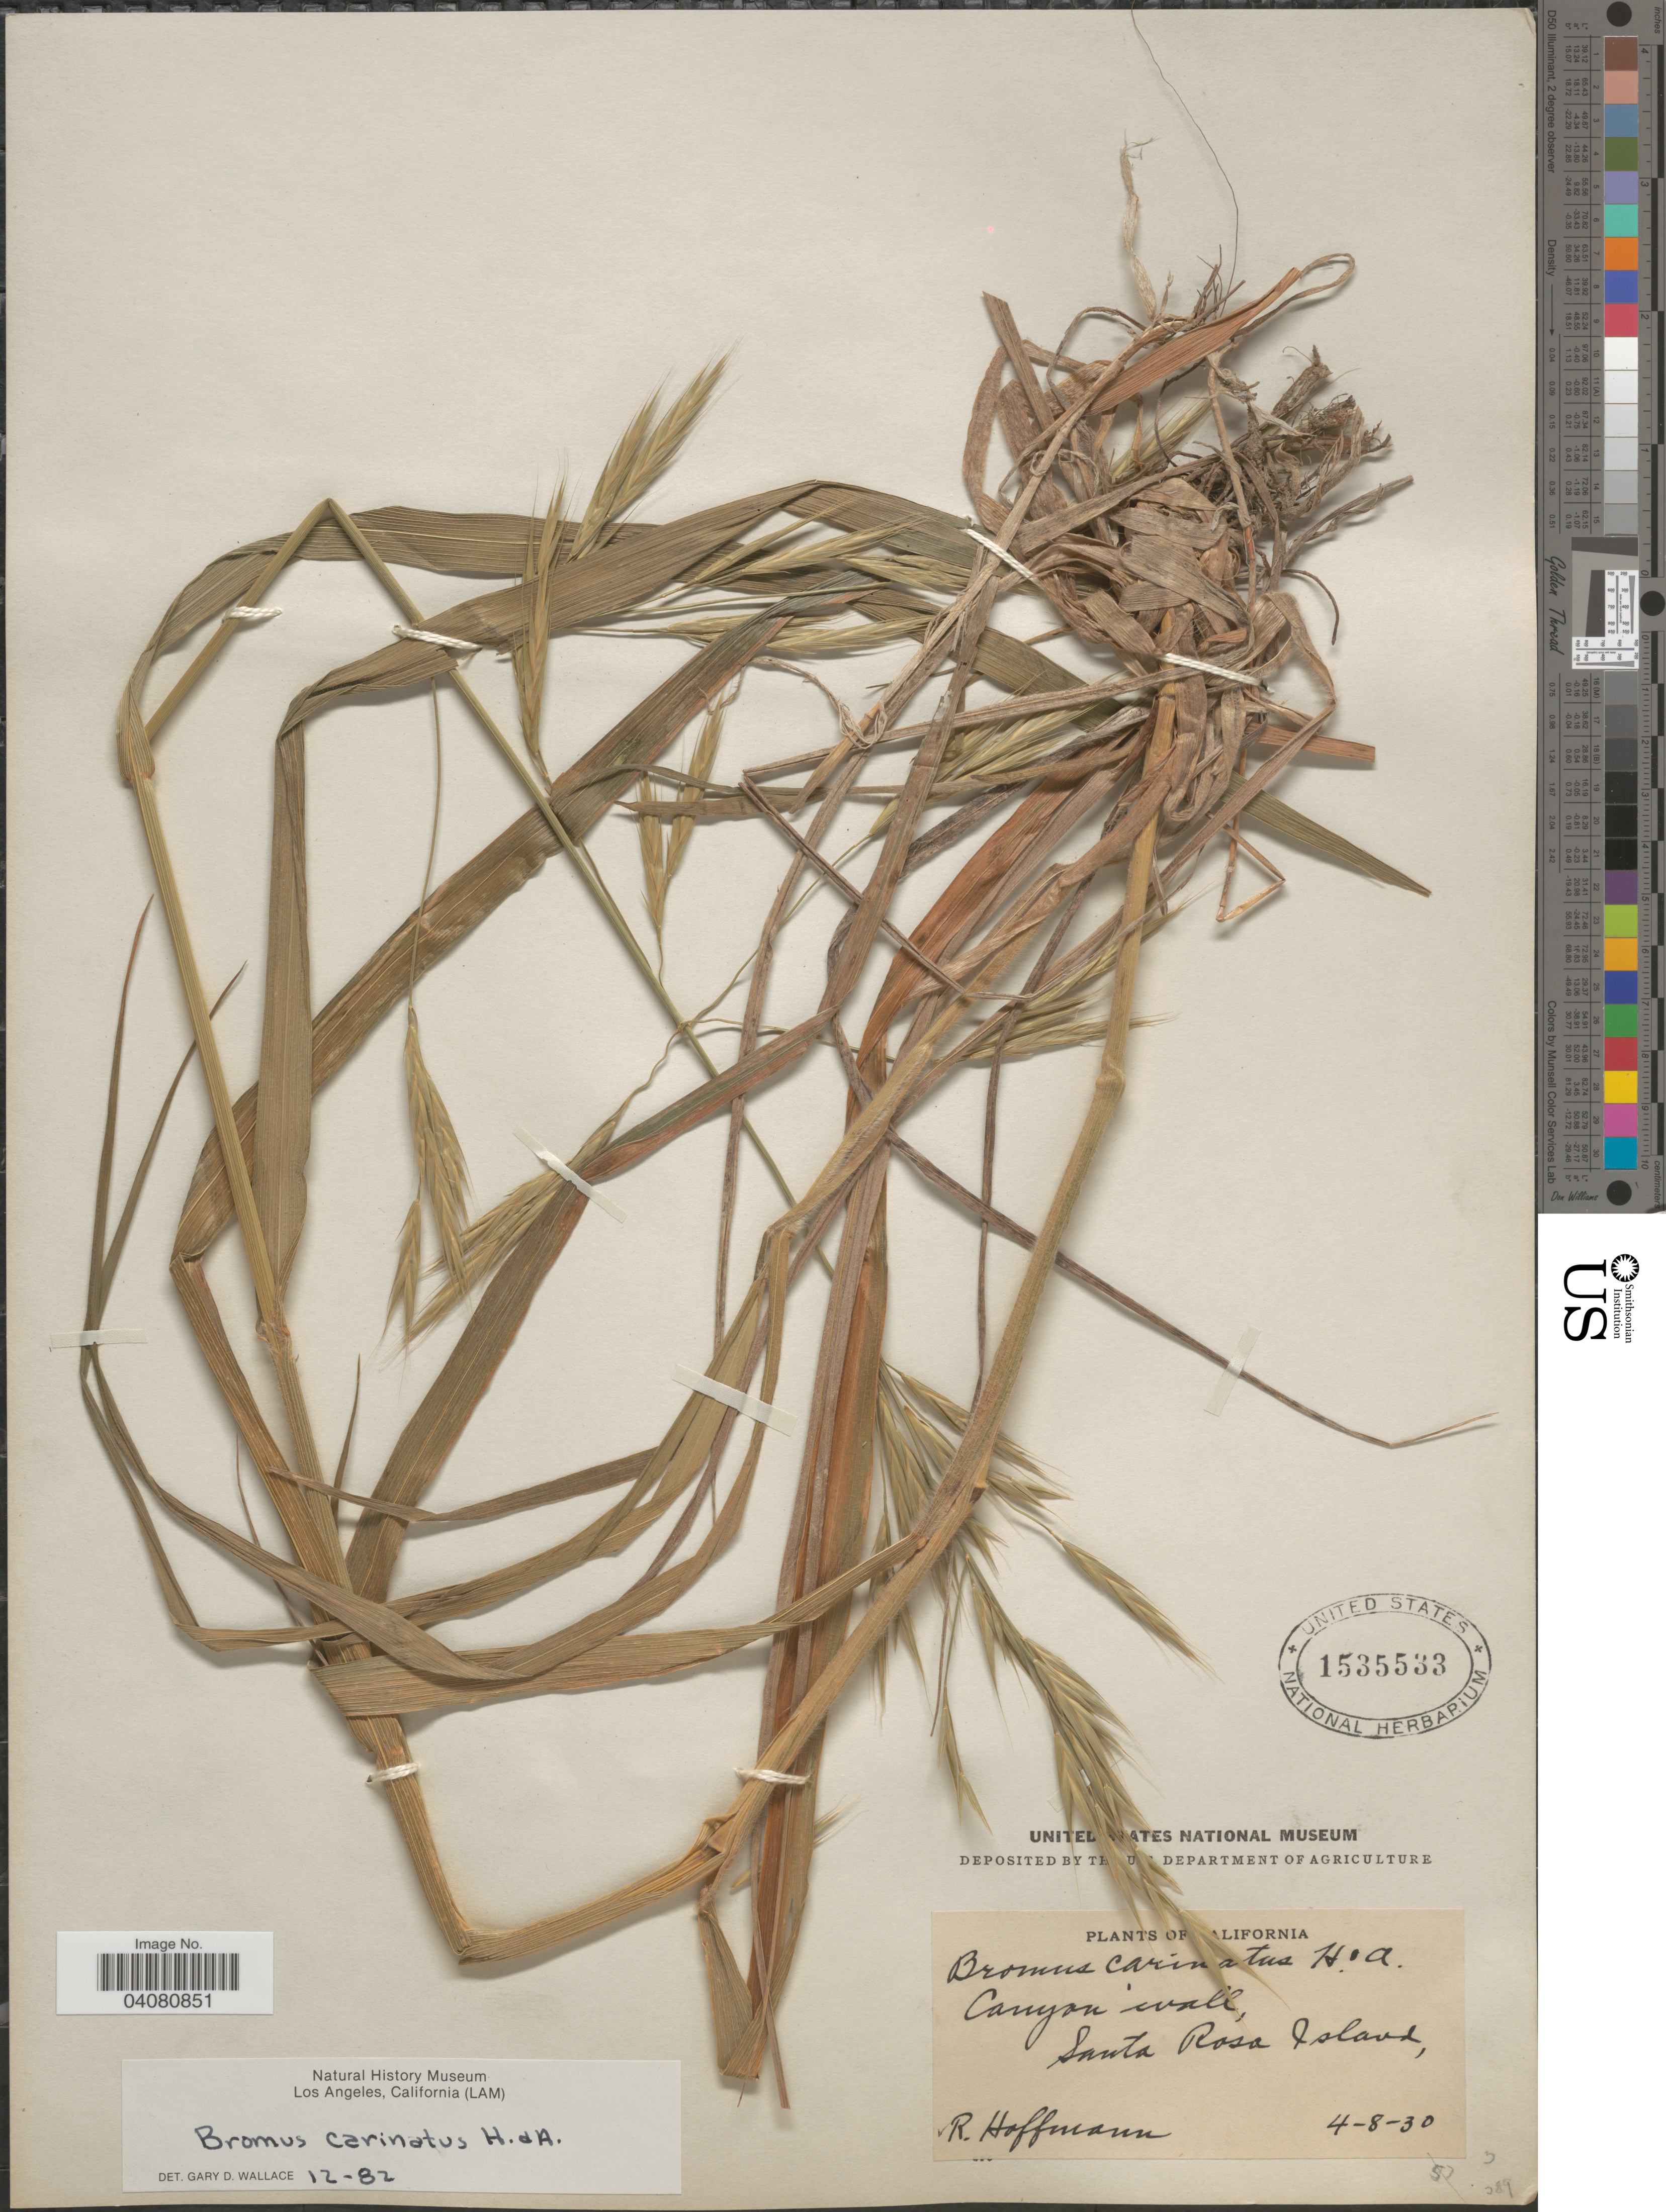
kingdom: Plantae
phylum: Tracheophyta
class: Liliopsida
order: Poales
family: Poaceae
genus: Bromus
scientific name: Bromus carinatus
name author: Hook. & Arn.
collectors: R. Hoffmann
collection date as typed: Transcribed d/m/y: 8/4/30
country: United States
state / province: California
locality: Canyon wall, Santa Rosa Island.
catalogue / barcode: US 1535533